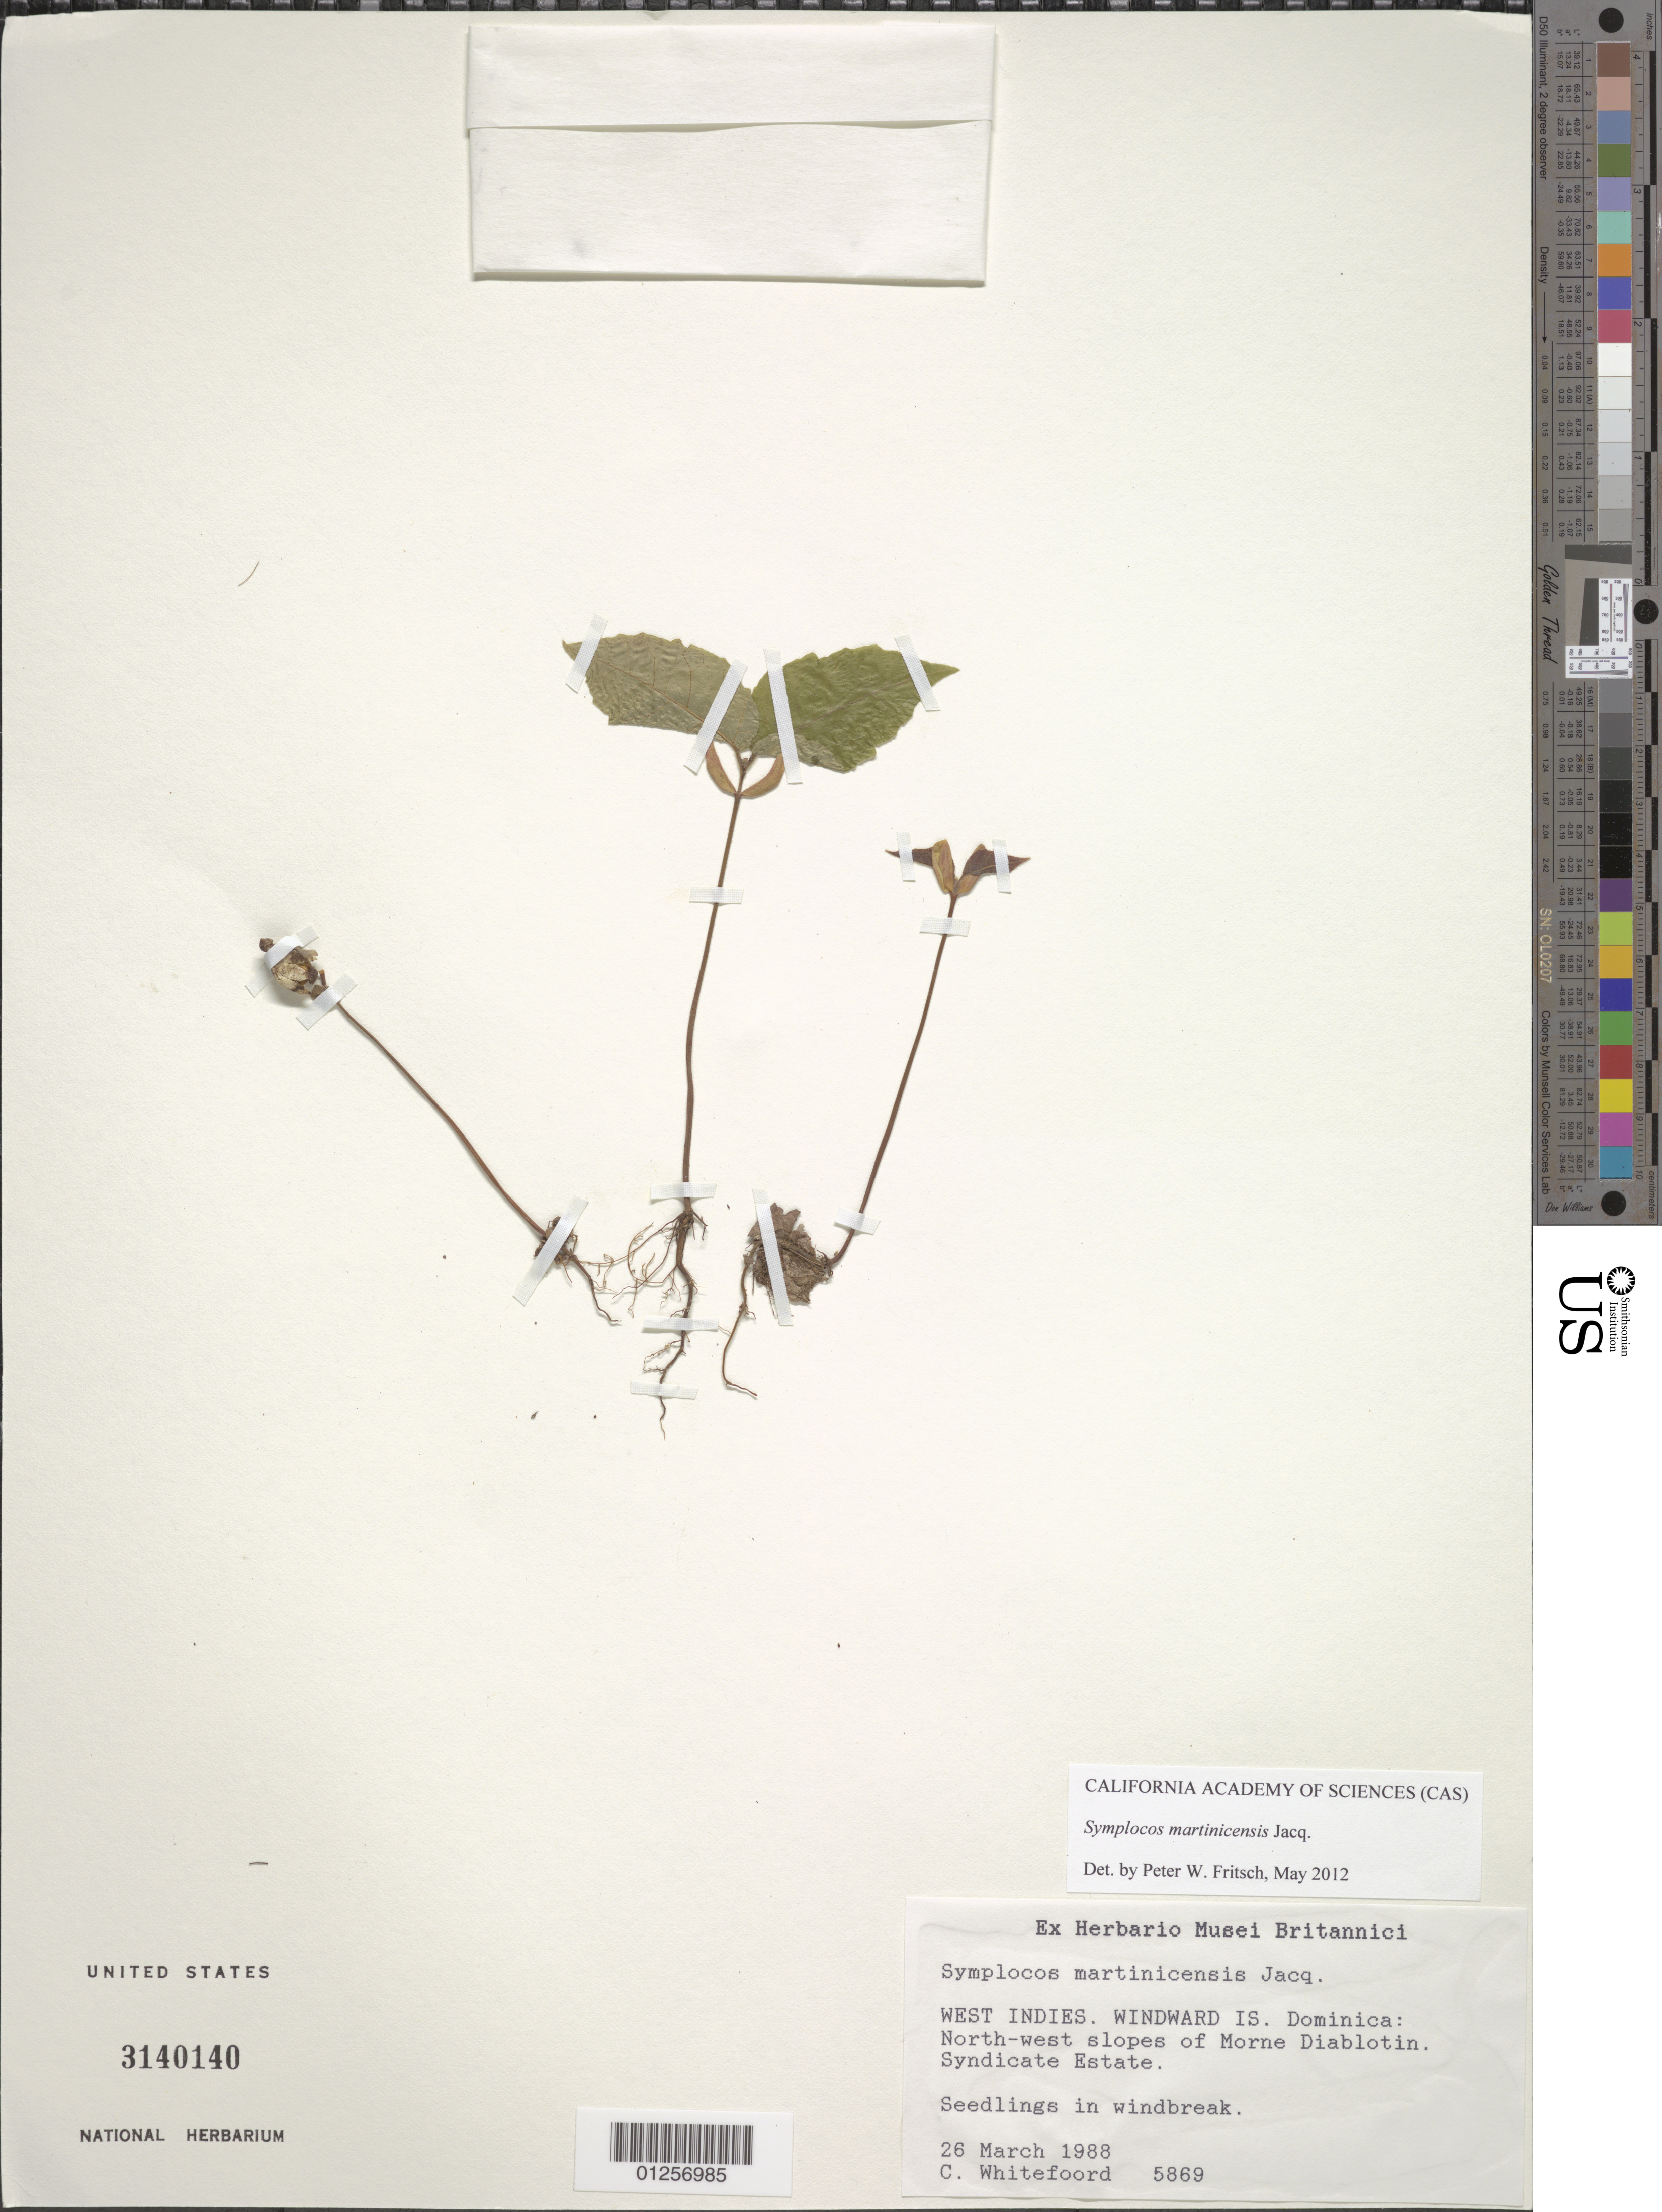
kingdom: Plantae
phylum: Tracheophyta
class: Magnoliopsida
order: Ericales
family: Symplocaceae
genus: Symplocos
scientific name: Symplocos martinicensis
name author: Jacq.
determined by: Fritsch, Peter W.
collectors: C. Whitefoord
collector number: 5869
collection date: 1988-03-26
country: Dominica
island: Dominica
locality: Syndicate Estate, NW slopes of Morne Diablotin.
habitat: In windbreak.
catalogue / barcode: US 3140140